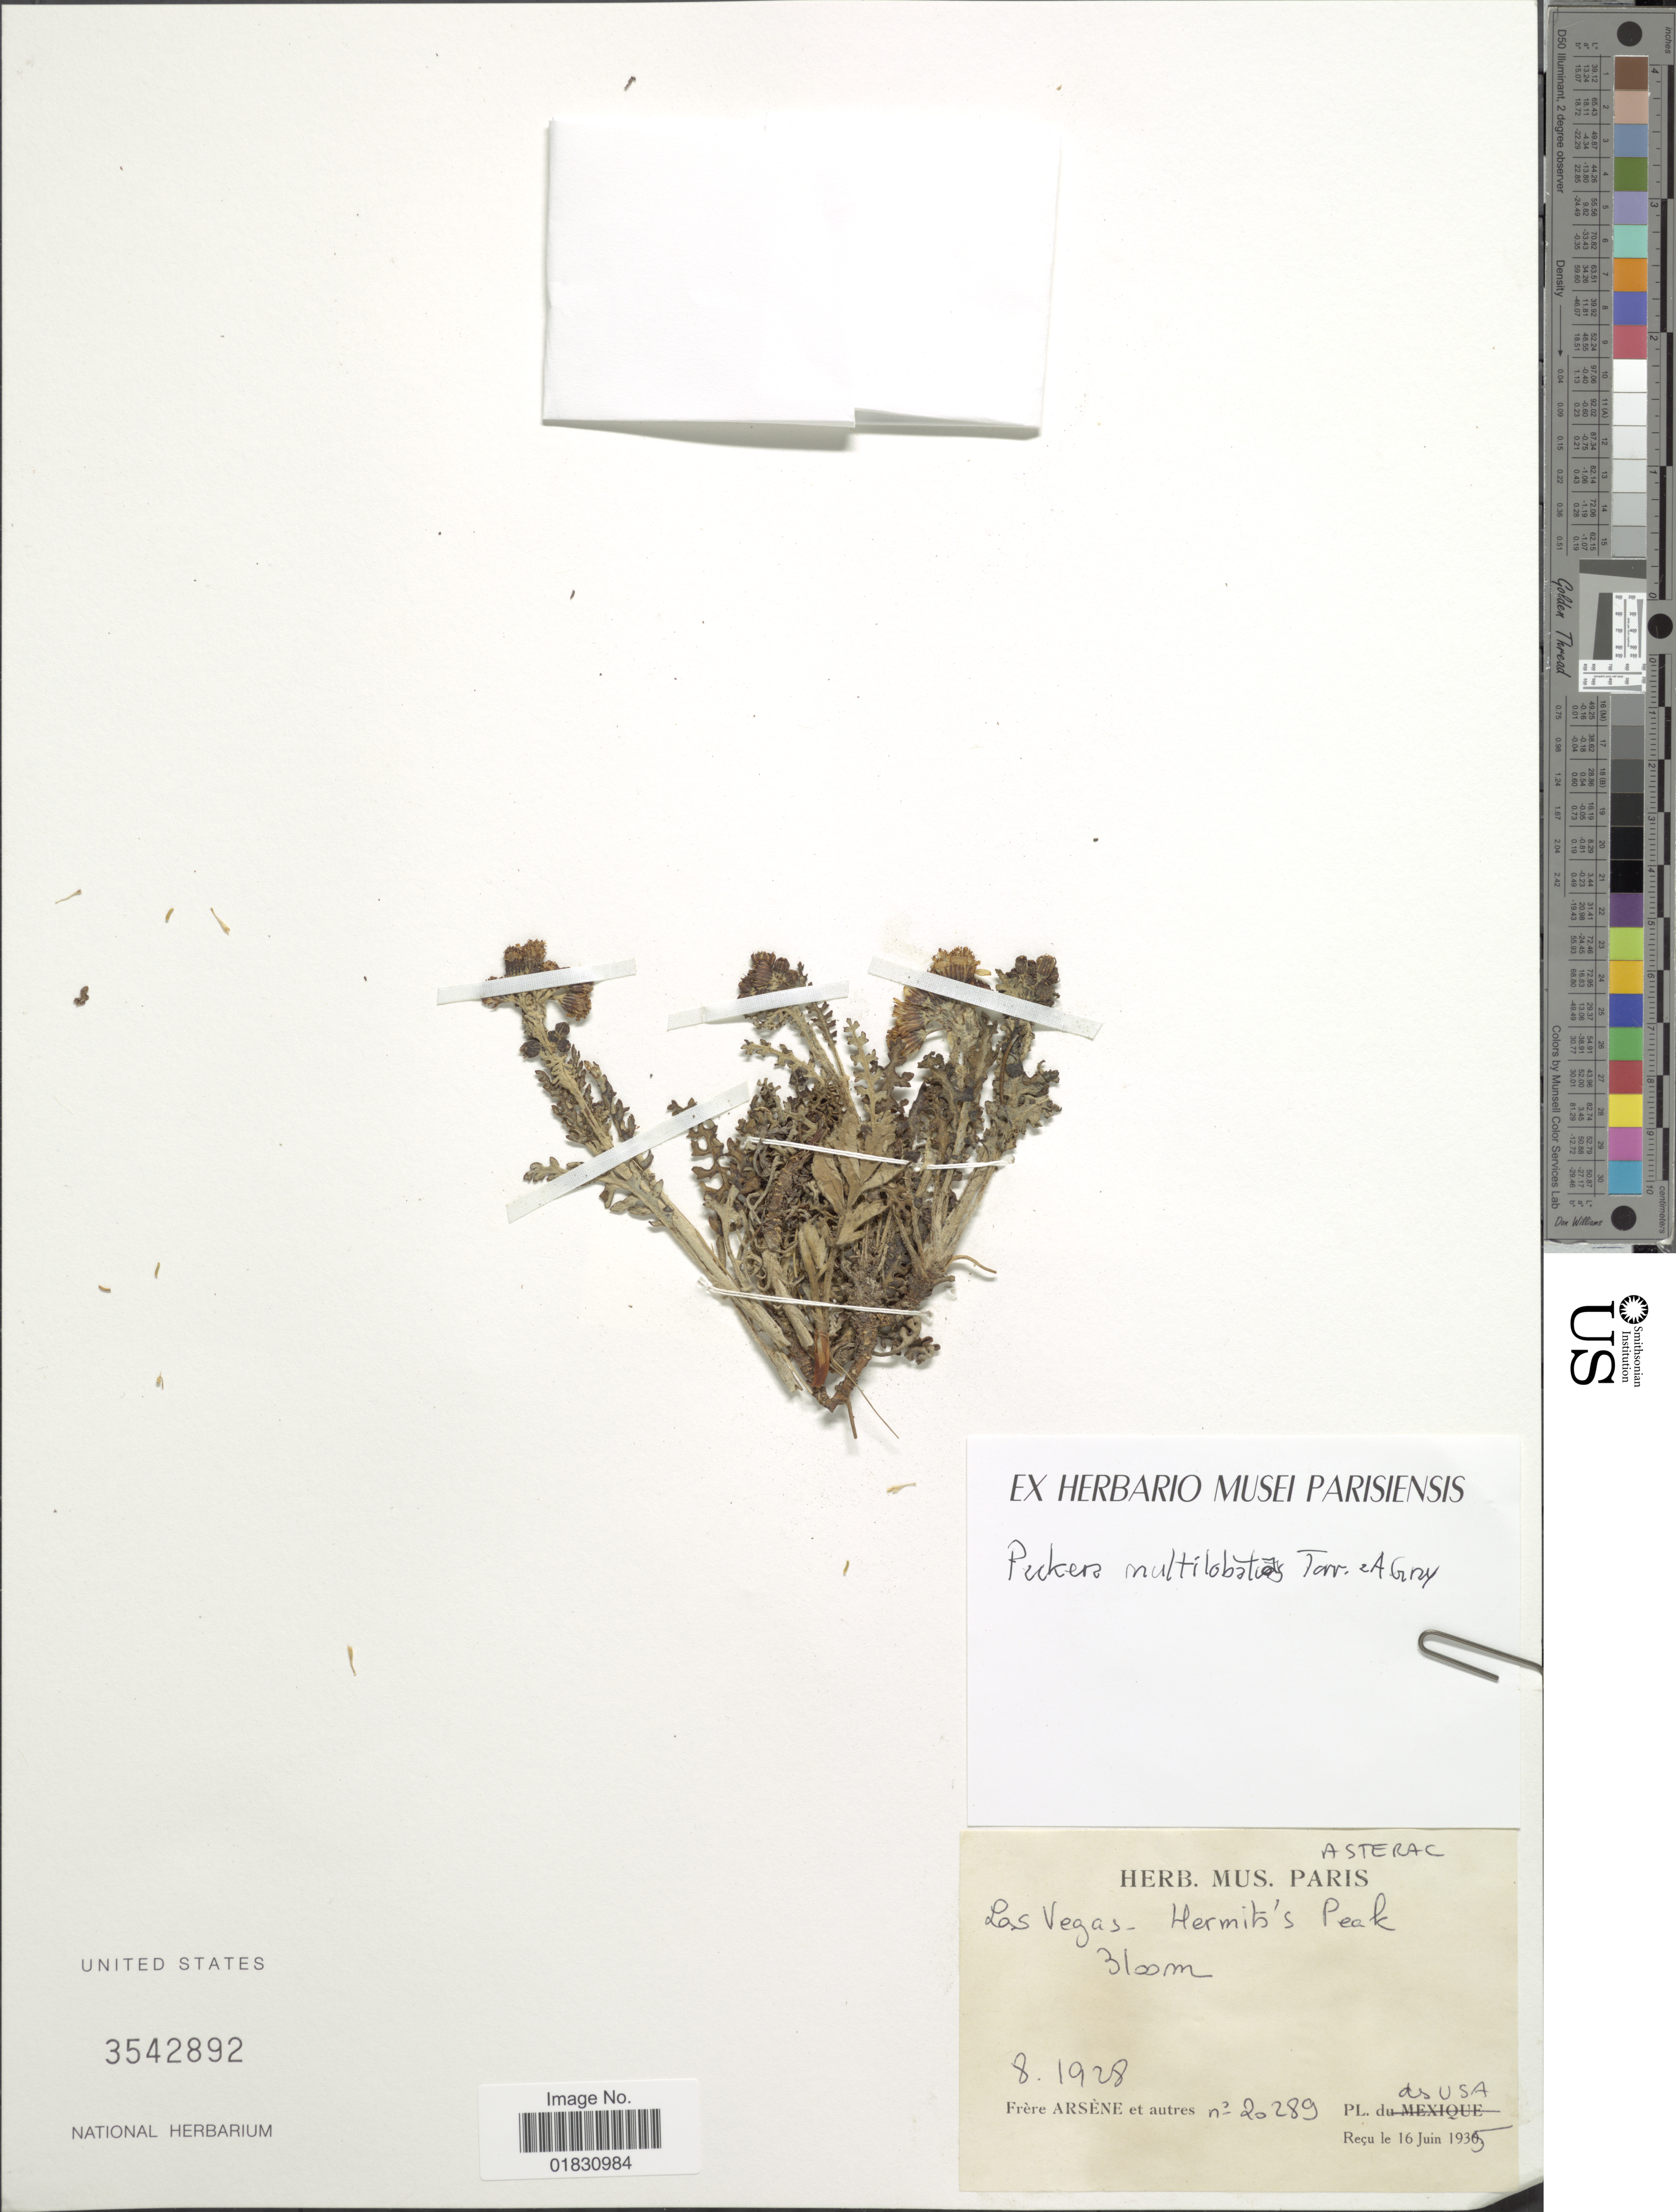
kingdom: Plantae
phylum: Tracheophyta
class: Magnoliopsida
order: Asterales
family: Asteraceae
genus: Packera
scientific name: Packera multilobata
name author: (Torr. & A. Gray) W.A. Weber & Á. Löve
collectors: Bro. G. Arsène & et al.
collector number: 20289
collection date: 1928-08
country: United States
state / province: Nevada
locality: Las Vegas, Hermits's Peak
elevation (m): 3100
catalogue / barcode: US 3542892